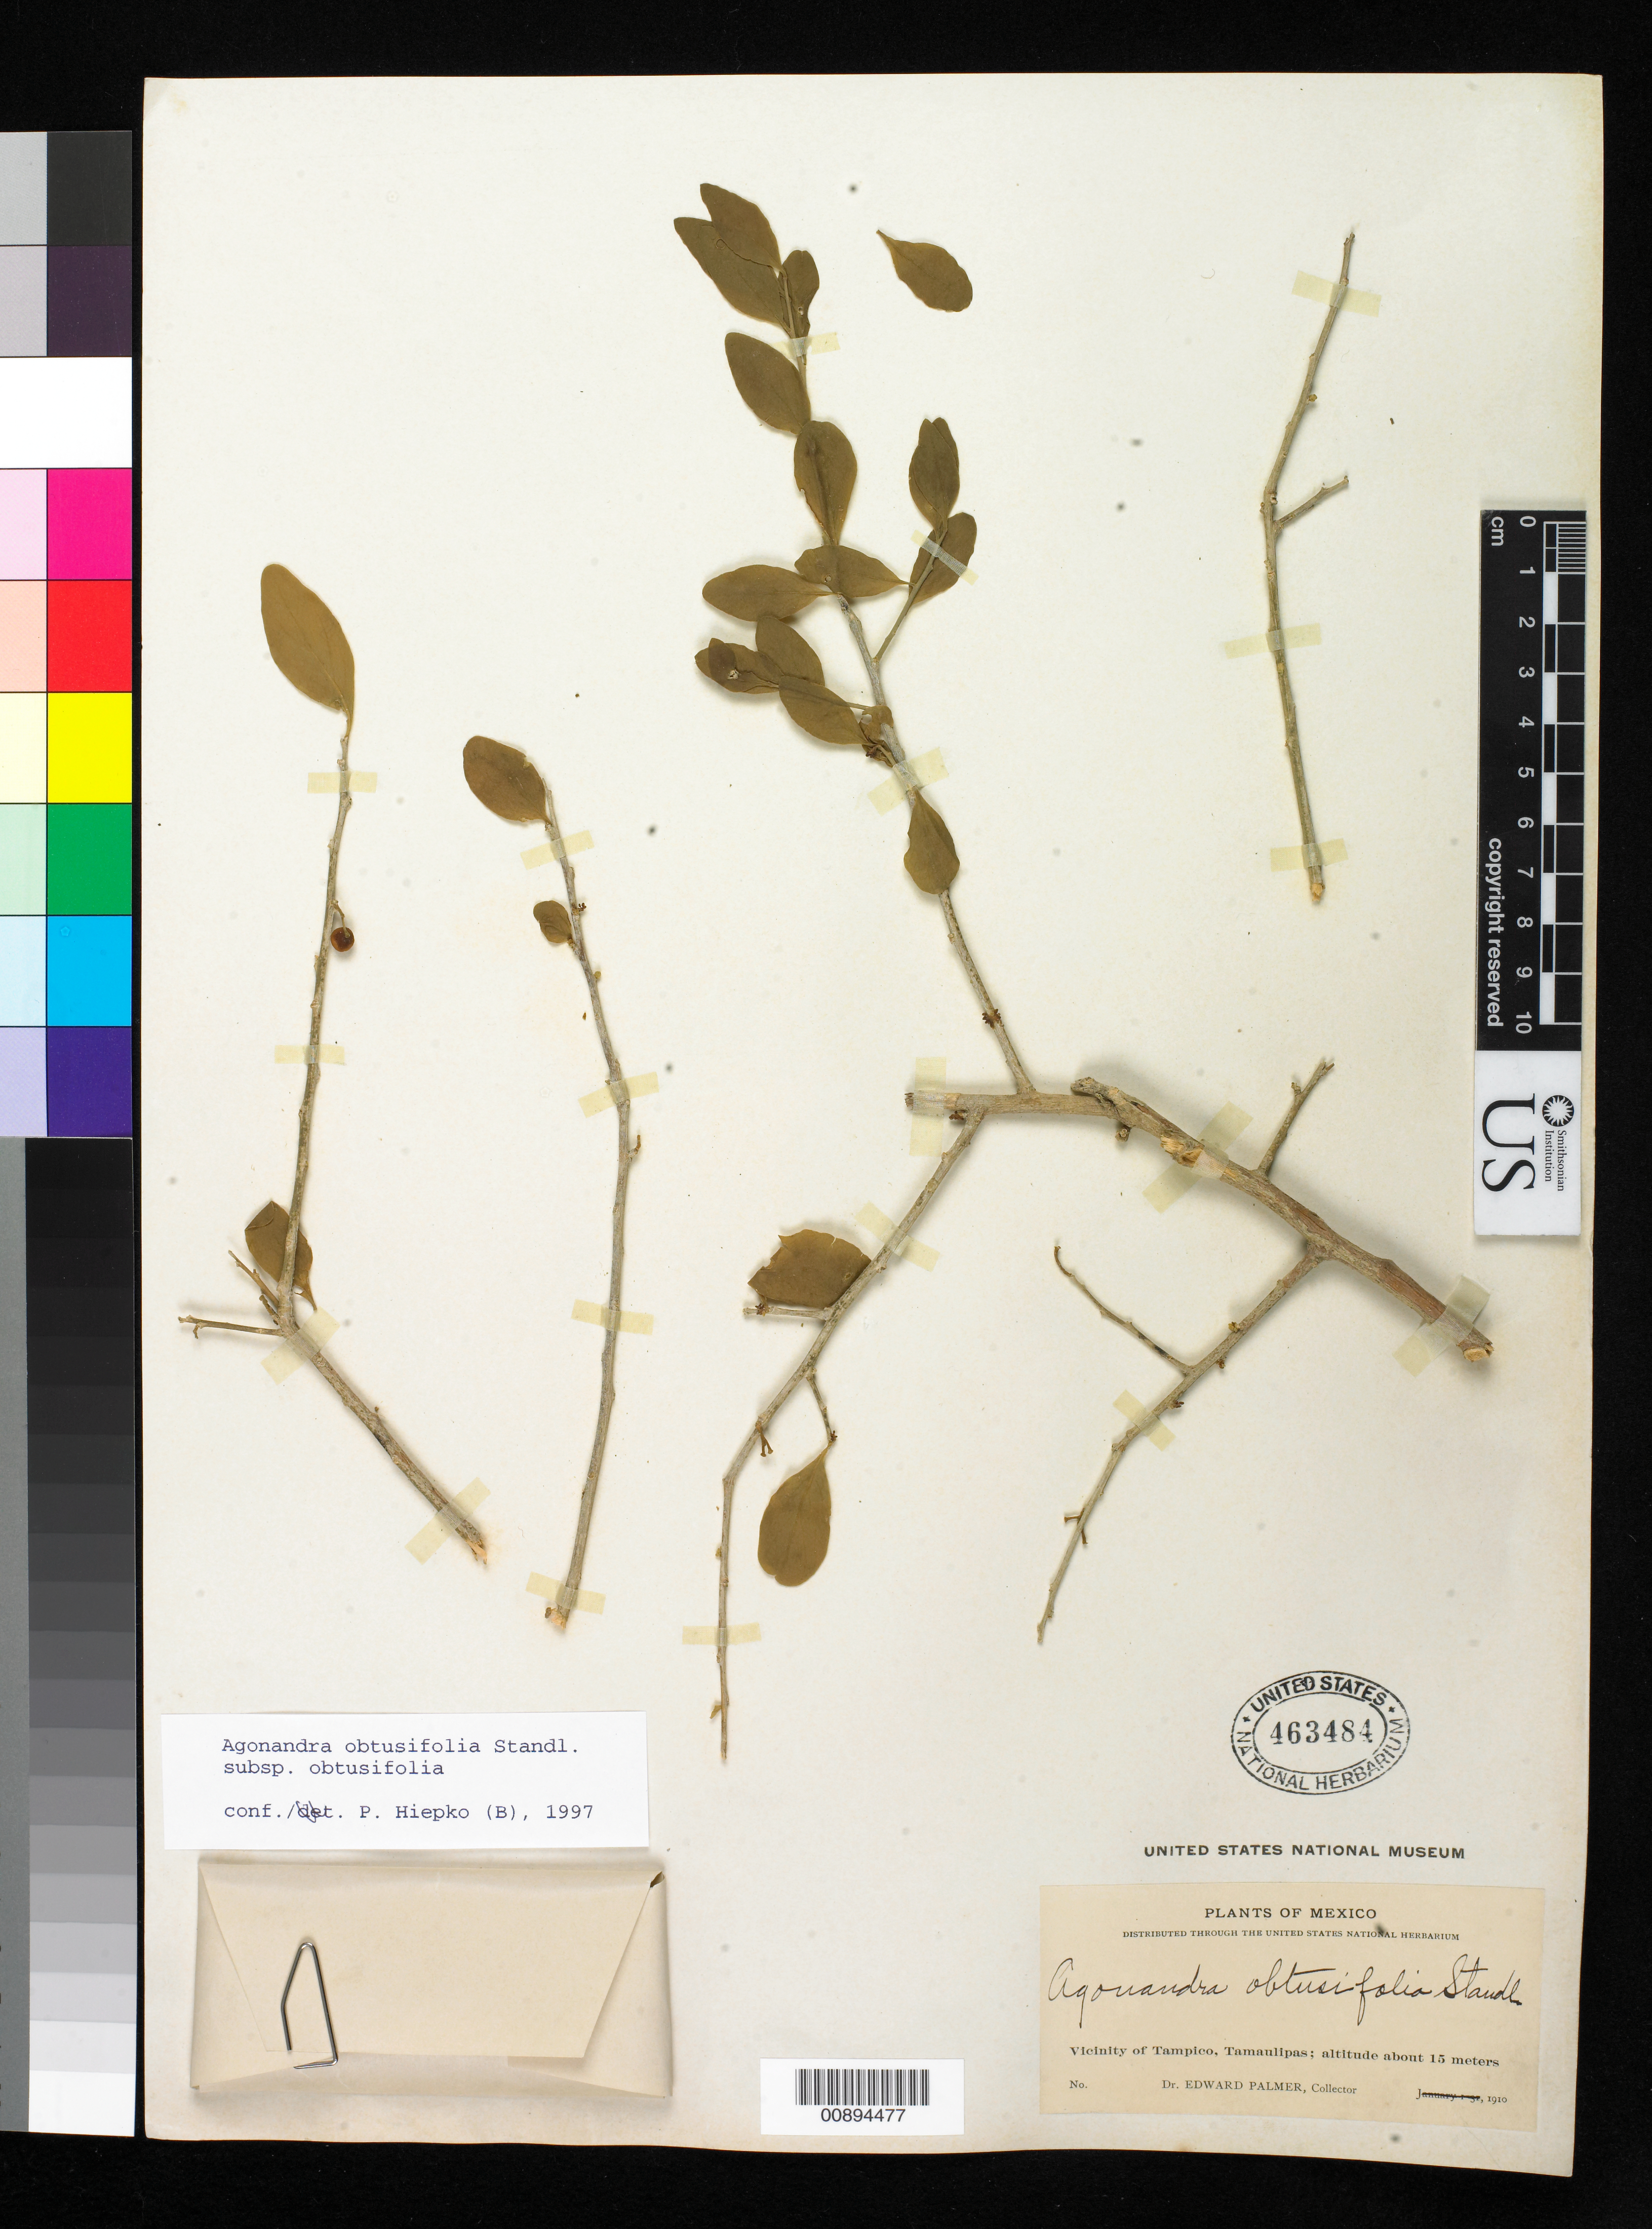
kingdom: Plantae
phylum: Tracheophyta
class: Magnoliopsida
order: Santalales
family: Opiliaceae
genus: Agonandra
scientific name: Agonandra obtusifolia subsp. obtusifolia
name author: Standl.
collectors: E. Palmer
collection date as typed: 1910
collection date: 1910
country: Mexico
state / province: Tamaulipas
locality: Vicinity of Tampico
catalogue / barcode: US 463484